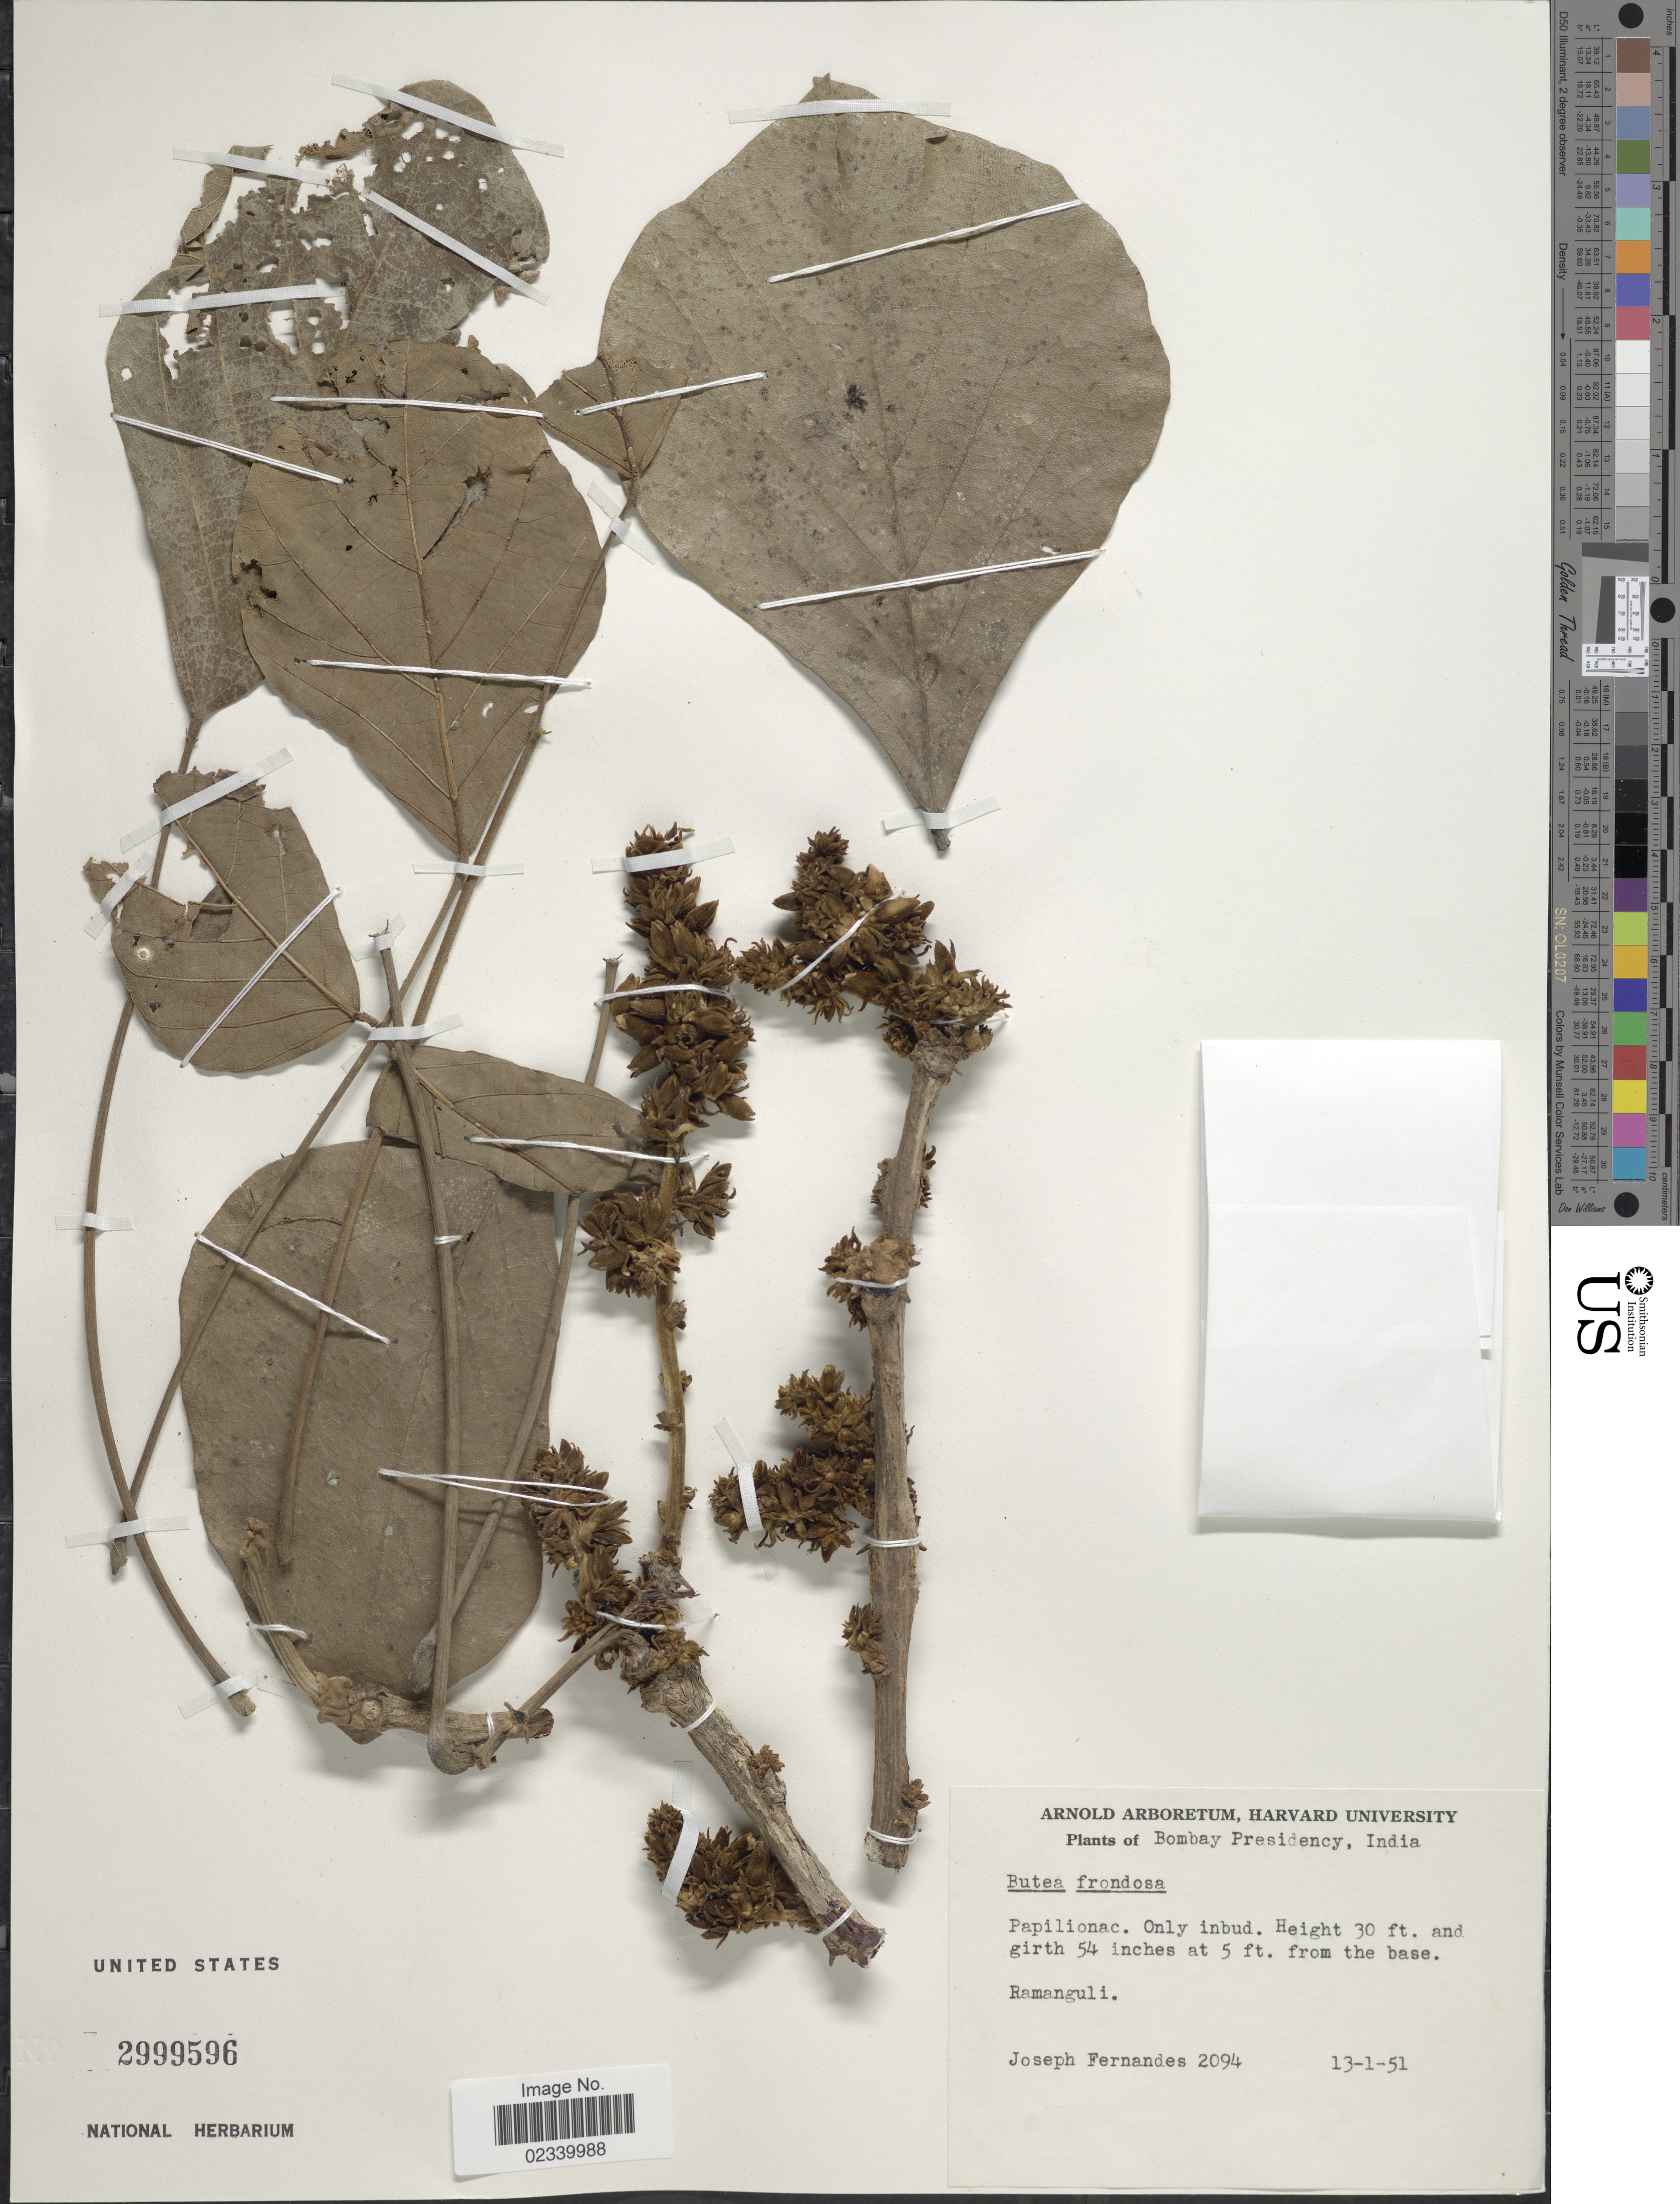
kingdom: Plantae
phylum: Tracheophyta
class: Magnoliopsida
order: Fabales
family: Fabaceae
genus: Butea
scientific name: Butea monosperma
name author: (Lam.) Taub.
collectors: J. Fernandes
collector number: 2094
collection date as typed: Transcribed d/m/y: 13/1/51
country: India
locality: Bombay Presidency, Ramanguli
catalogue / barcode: US 2999596